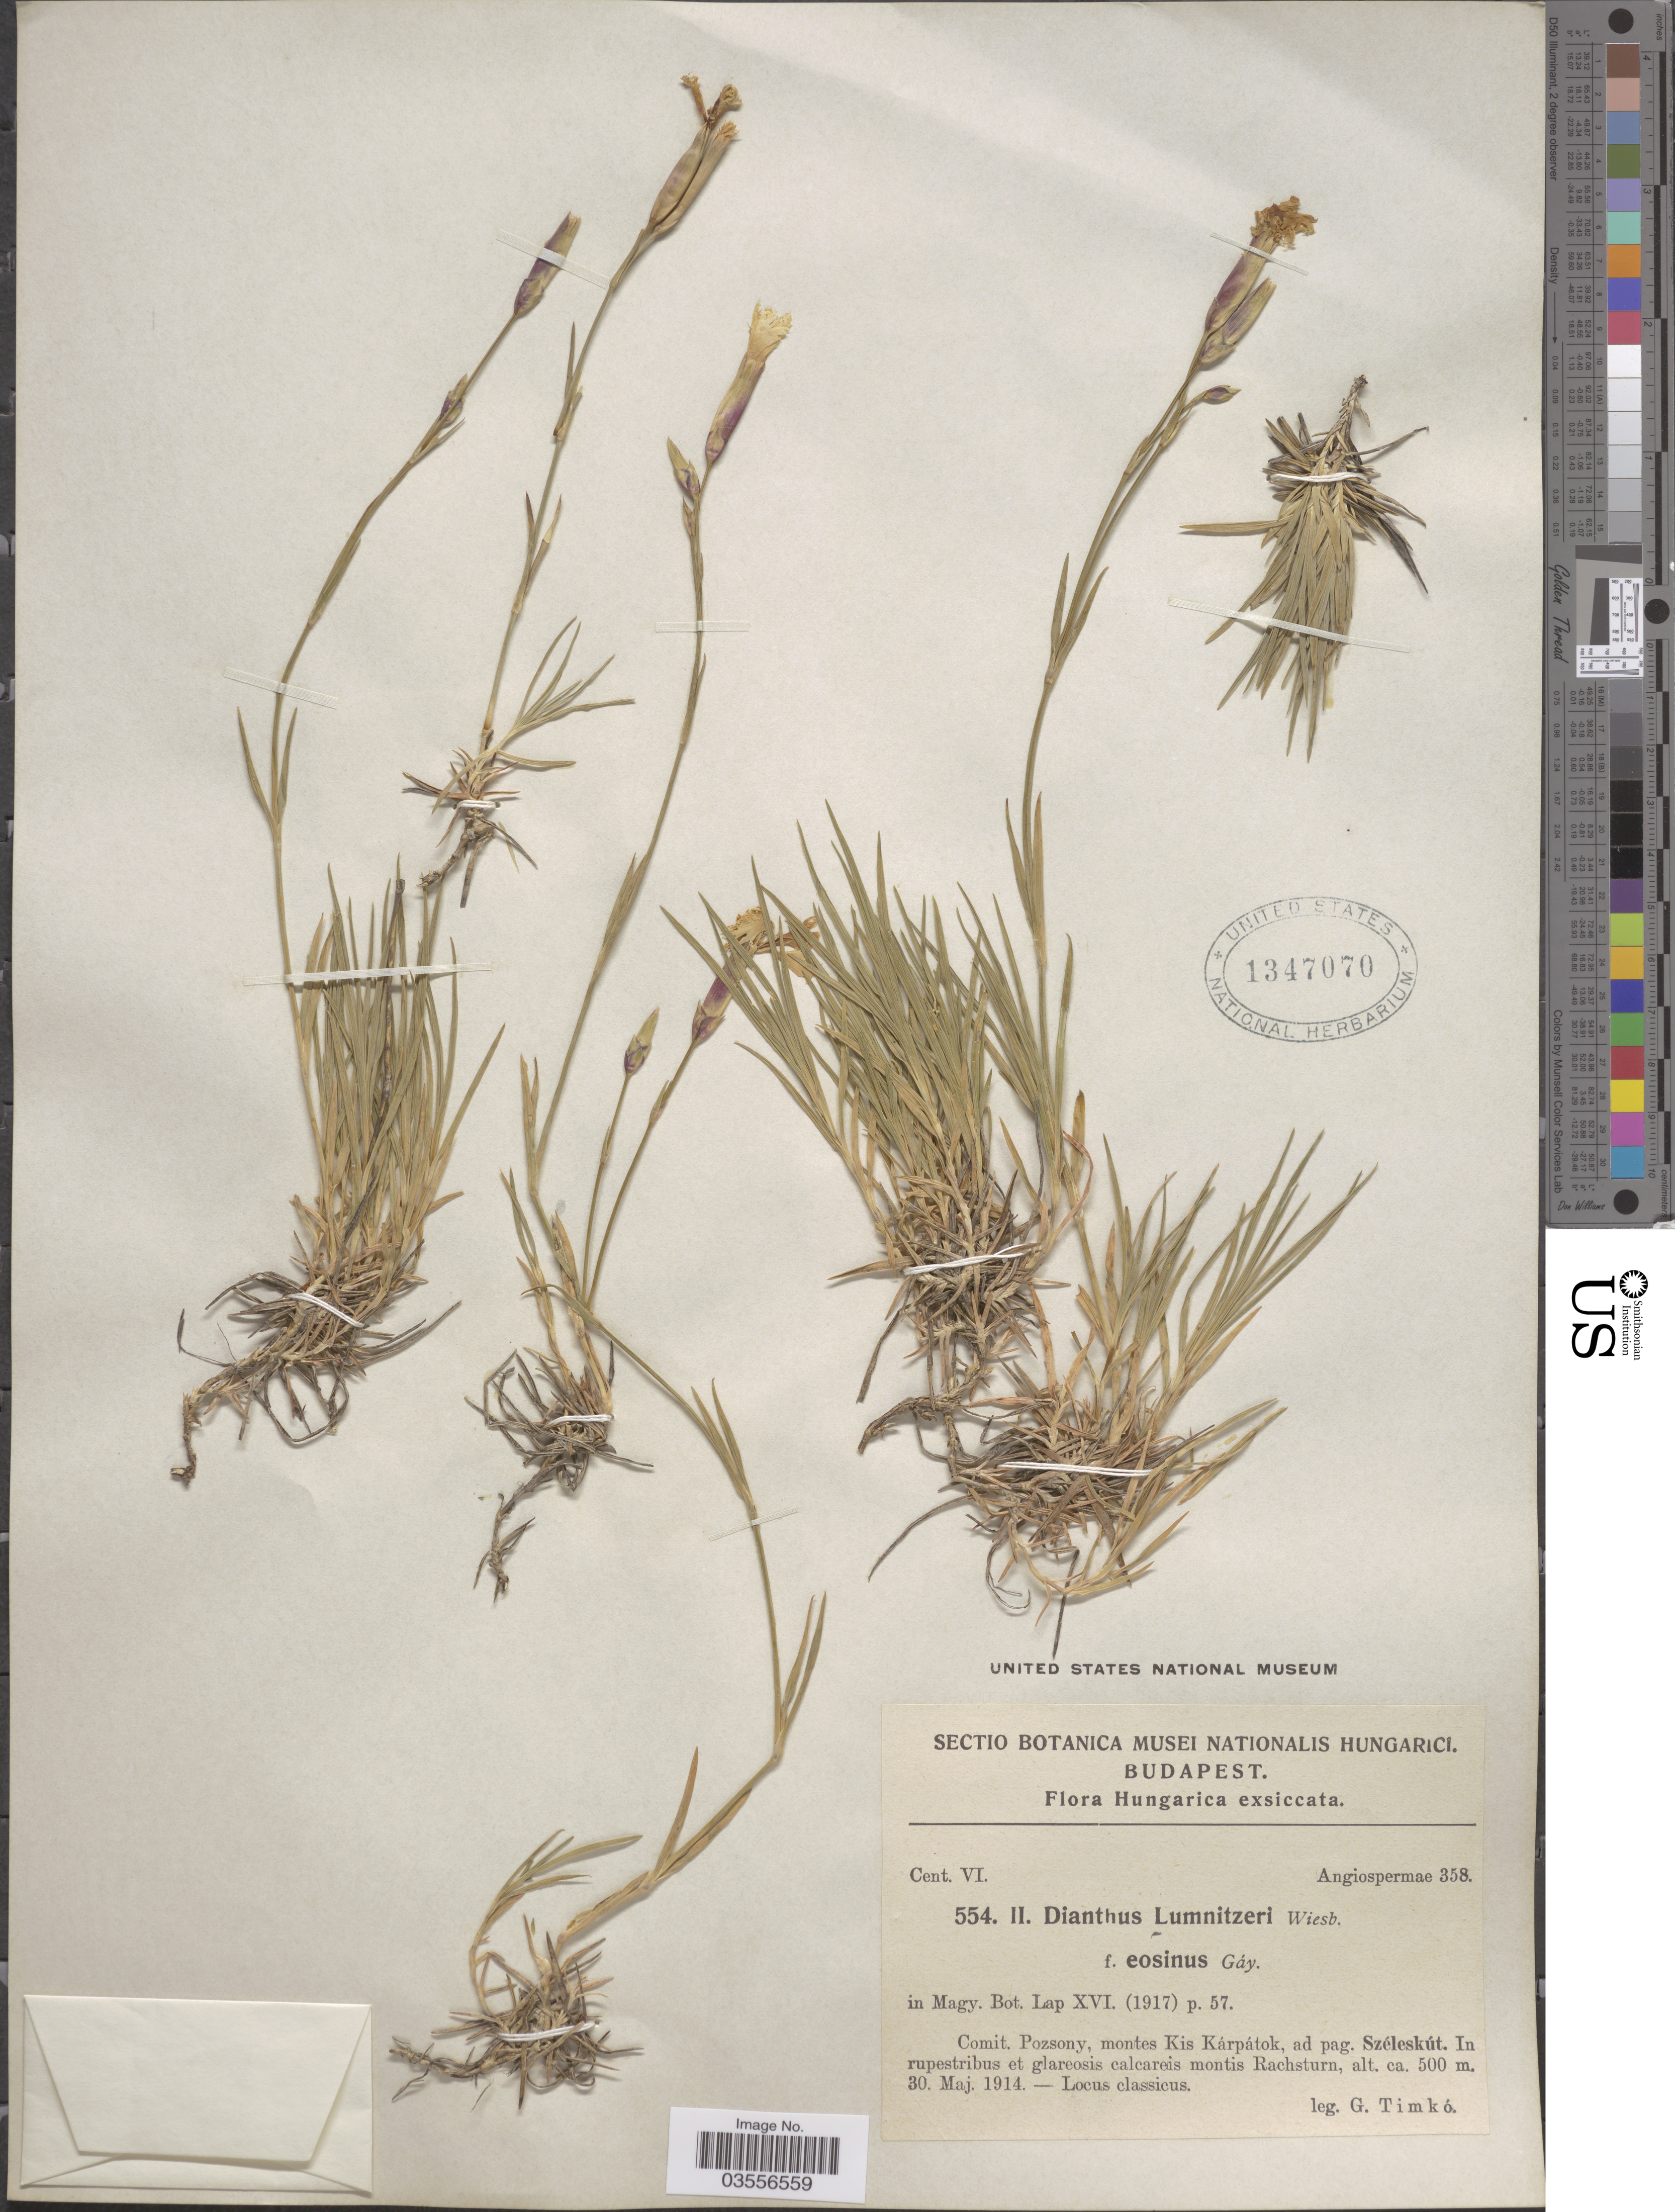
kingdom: Plantae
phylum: Tracheophyta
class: Magnoliopsida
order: Caryophyllales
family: Caryophyllaceae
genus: Dianthus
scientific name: Dianthus lumnitzeri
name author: Wiesb.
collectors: G. Timko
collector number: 554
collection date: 1914-05-30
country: Hungary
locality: Hungarica. Comit. Pozsony, montes Kis Kárpátok, ad pag. Széleskút. In rupestribus et glareosis calcareis montis Rachsturn.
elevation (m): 500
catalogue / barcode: US 1347070